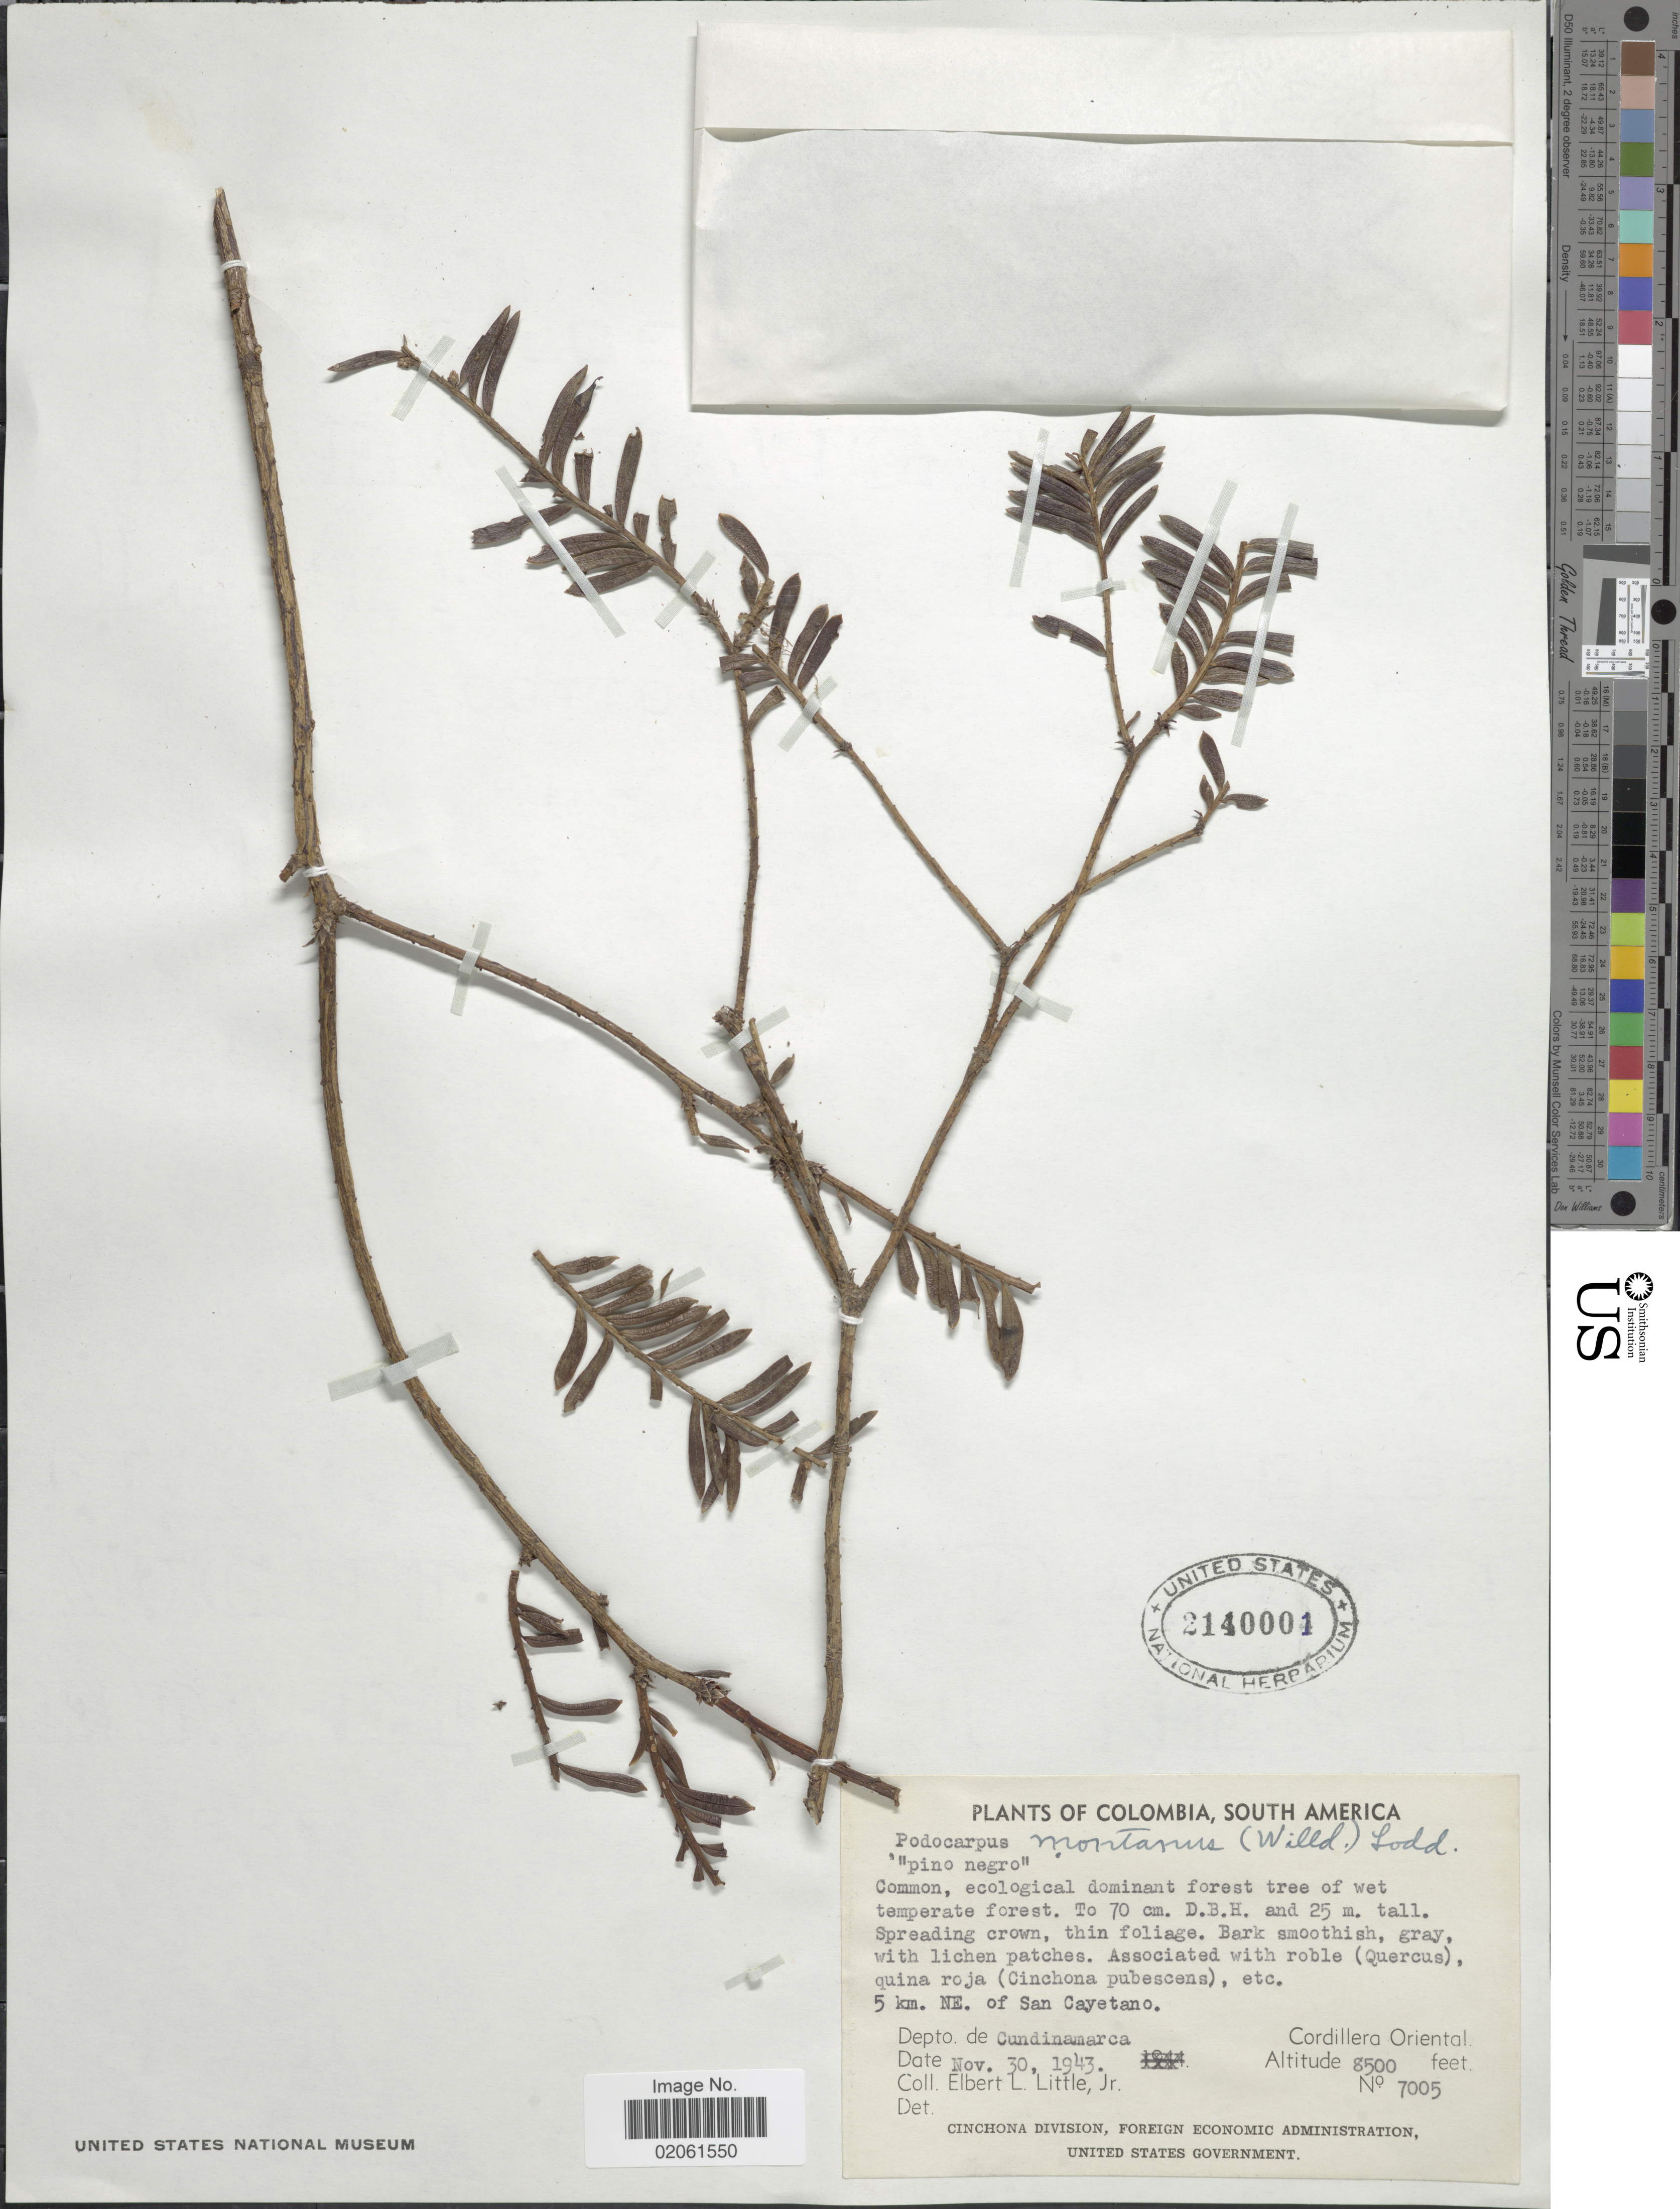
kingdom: Plantae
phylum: Tracheophyta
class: Pinopsida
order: Pinales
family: Podocarpaceae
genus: Podocarpus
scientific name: Podocarpus montanus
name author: (Humb. & Bonpl. ex Willd.) Lodd. ex Endl.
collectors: E. L. Little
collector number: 7005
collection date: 1943-11-30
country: Colombia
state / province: Cundinamarca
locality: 5 km. NE of San Cayetano. Depto. de Cundinamarca, Cordillera Oriental.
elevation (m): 2591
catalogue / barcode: US 2140001